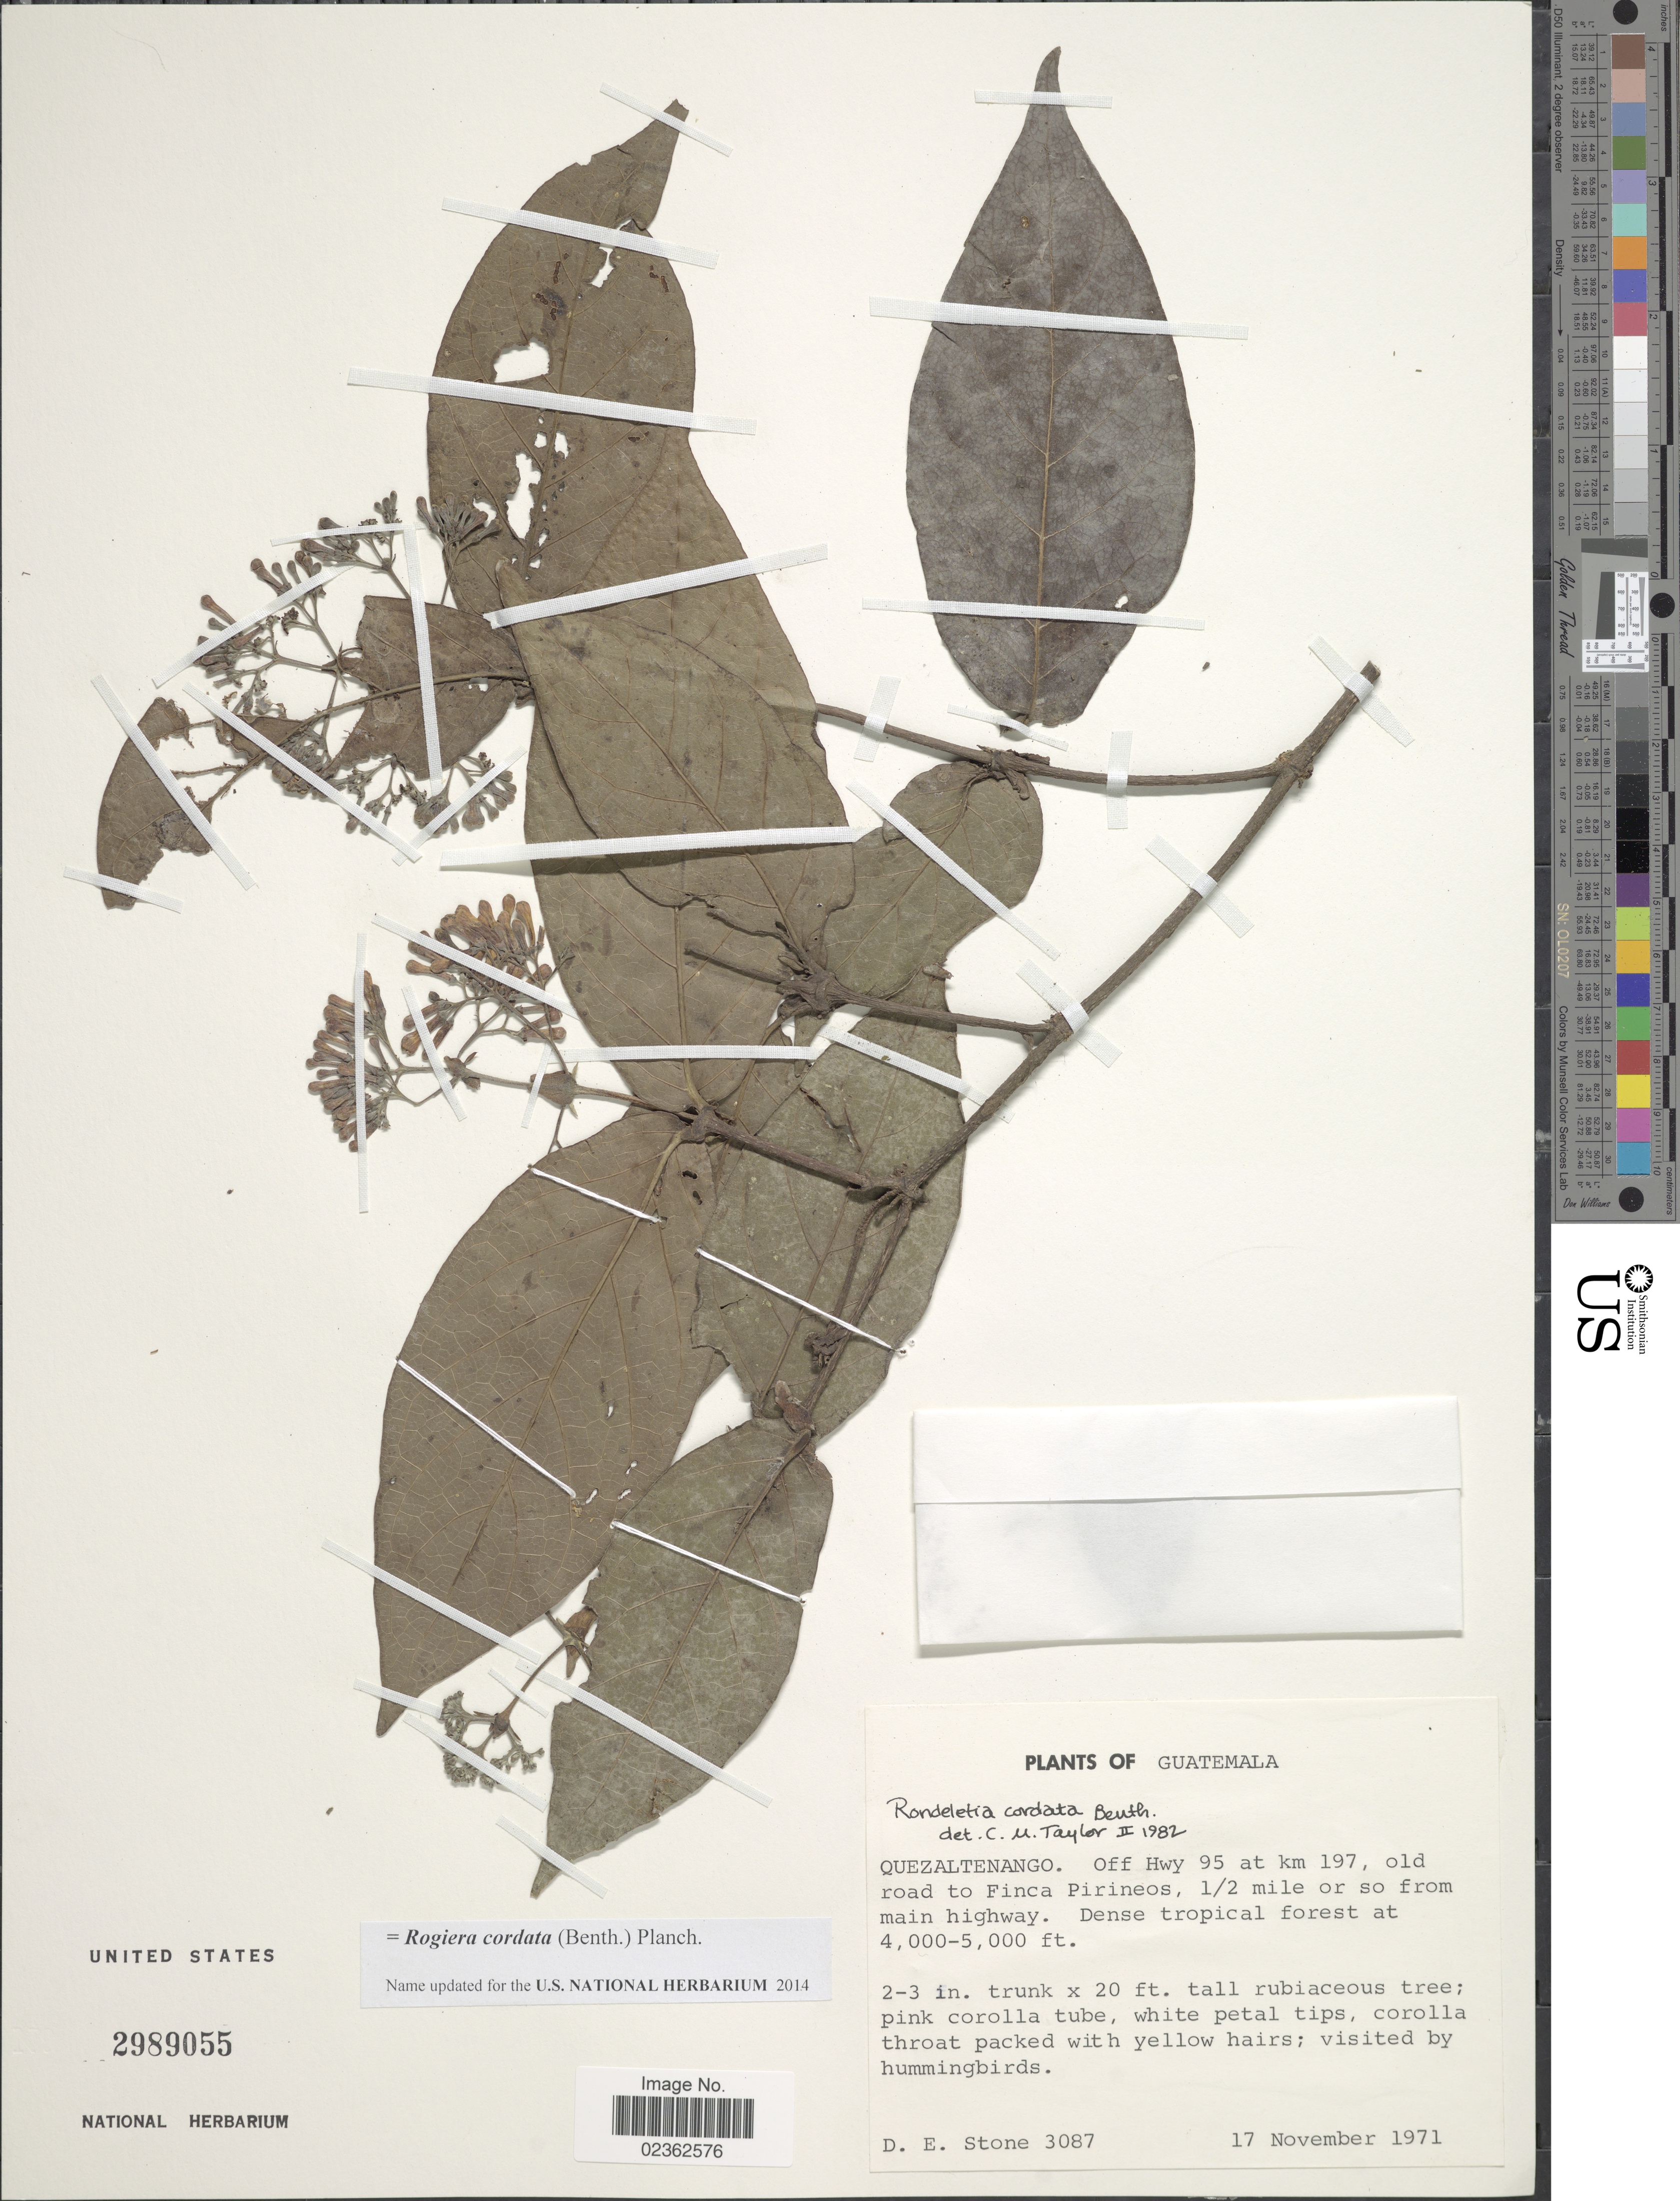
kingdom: Plantae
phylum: Tracheophyta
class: Magnoliopsida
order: Gentianales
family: Rubiaceae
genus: Rogiera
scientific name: Rogiera cordata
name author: (Benth.) Planch.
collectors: D. E. Stone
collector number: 3087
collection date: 1971-11-17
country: Guatemala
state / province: Quetzaltenango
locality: Off Hwy 95 at Km 197, old road to Finca Pirineos, 1/2 mile or so from main highway.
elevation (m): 1219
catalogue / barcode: US 2989055